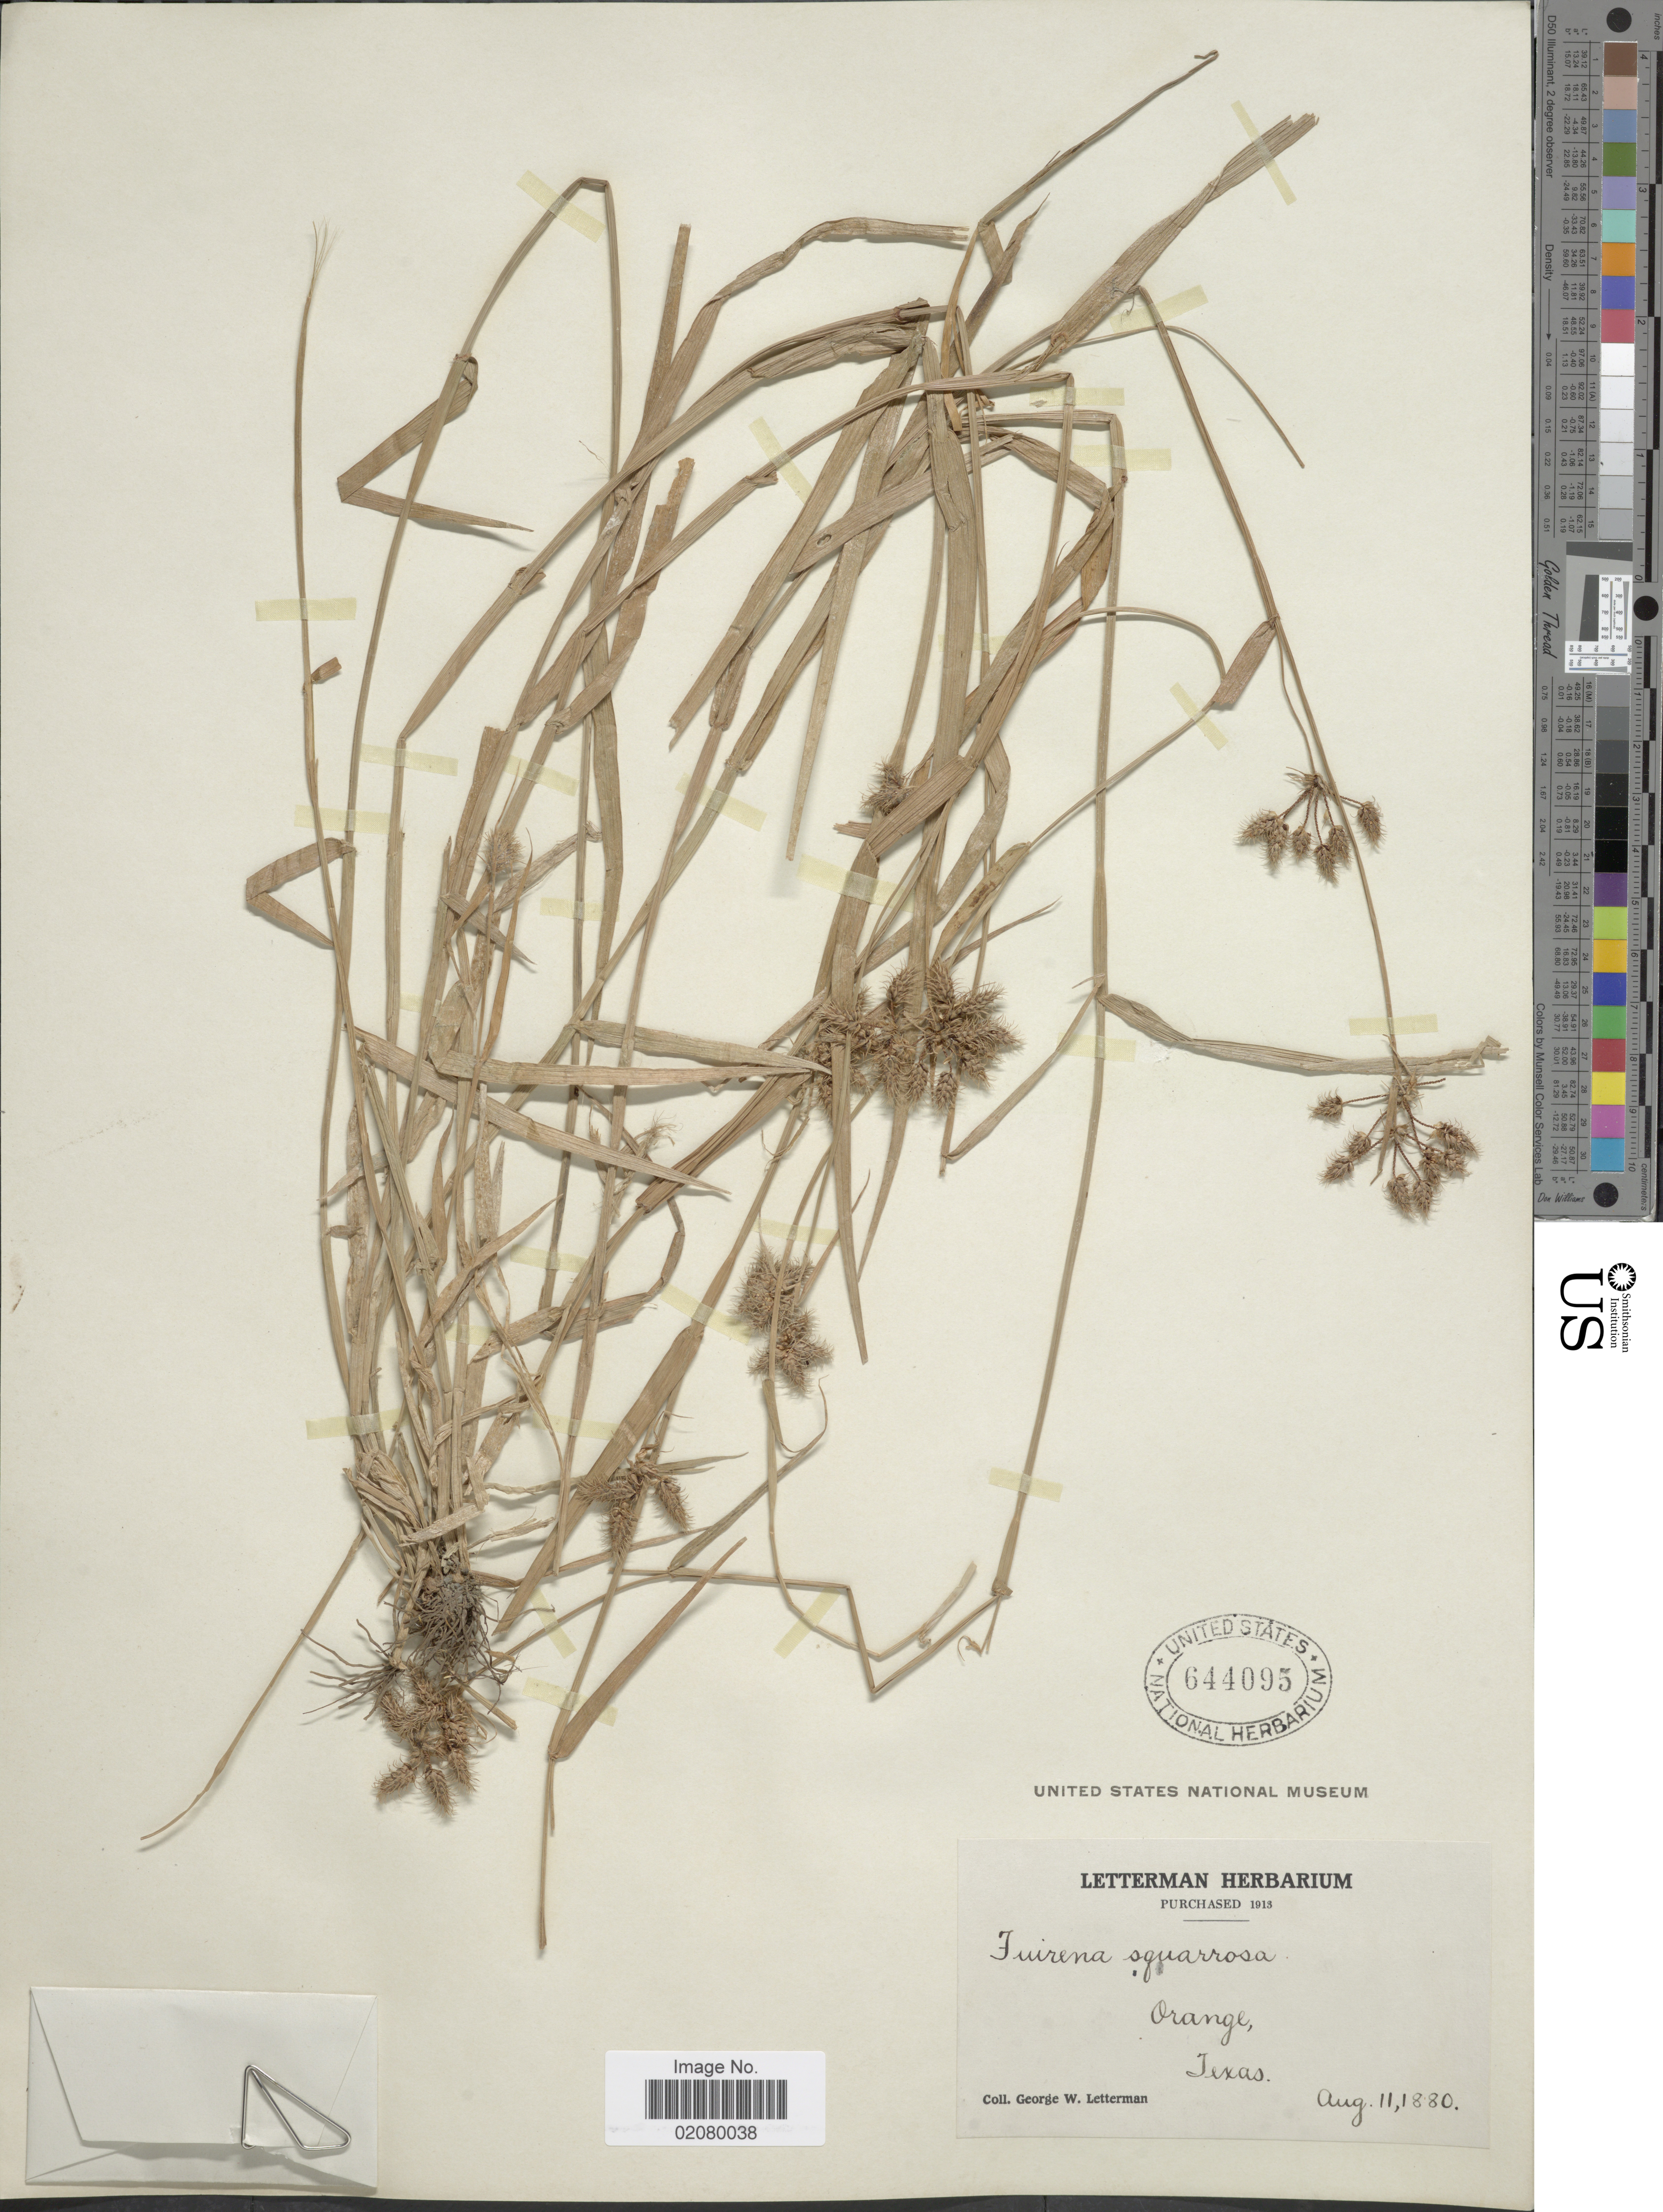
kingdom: Plantae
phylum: Tracheophyta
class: Liliopsida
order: Poales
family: Cyperaceae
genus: Fuirena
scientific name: Fuirena squarrosa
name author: Michx.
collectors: G. W. Letterman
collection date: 1880-08-11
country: United States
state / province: Texas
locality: Orange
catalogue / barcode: US 644095